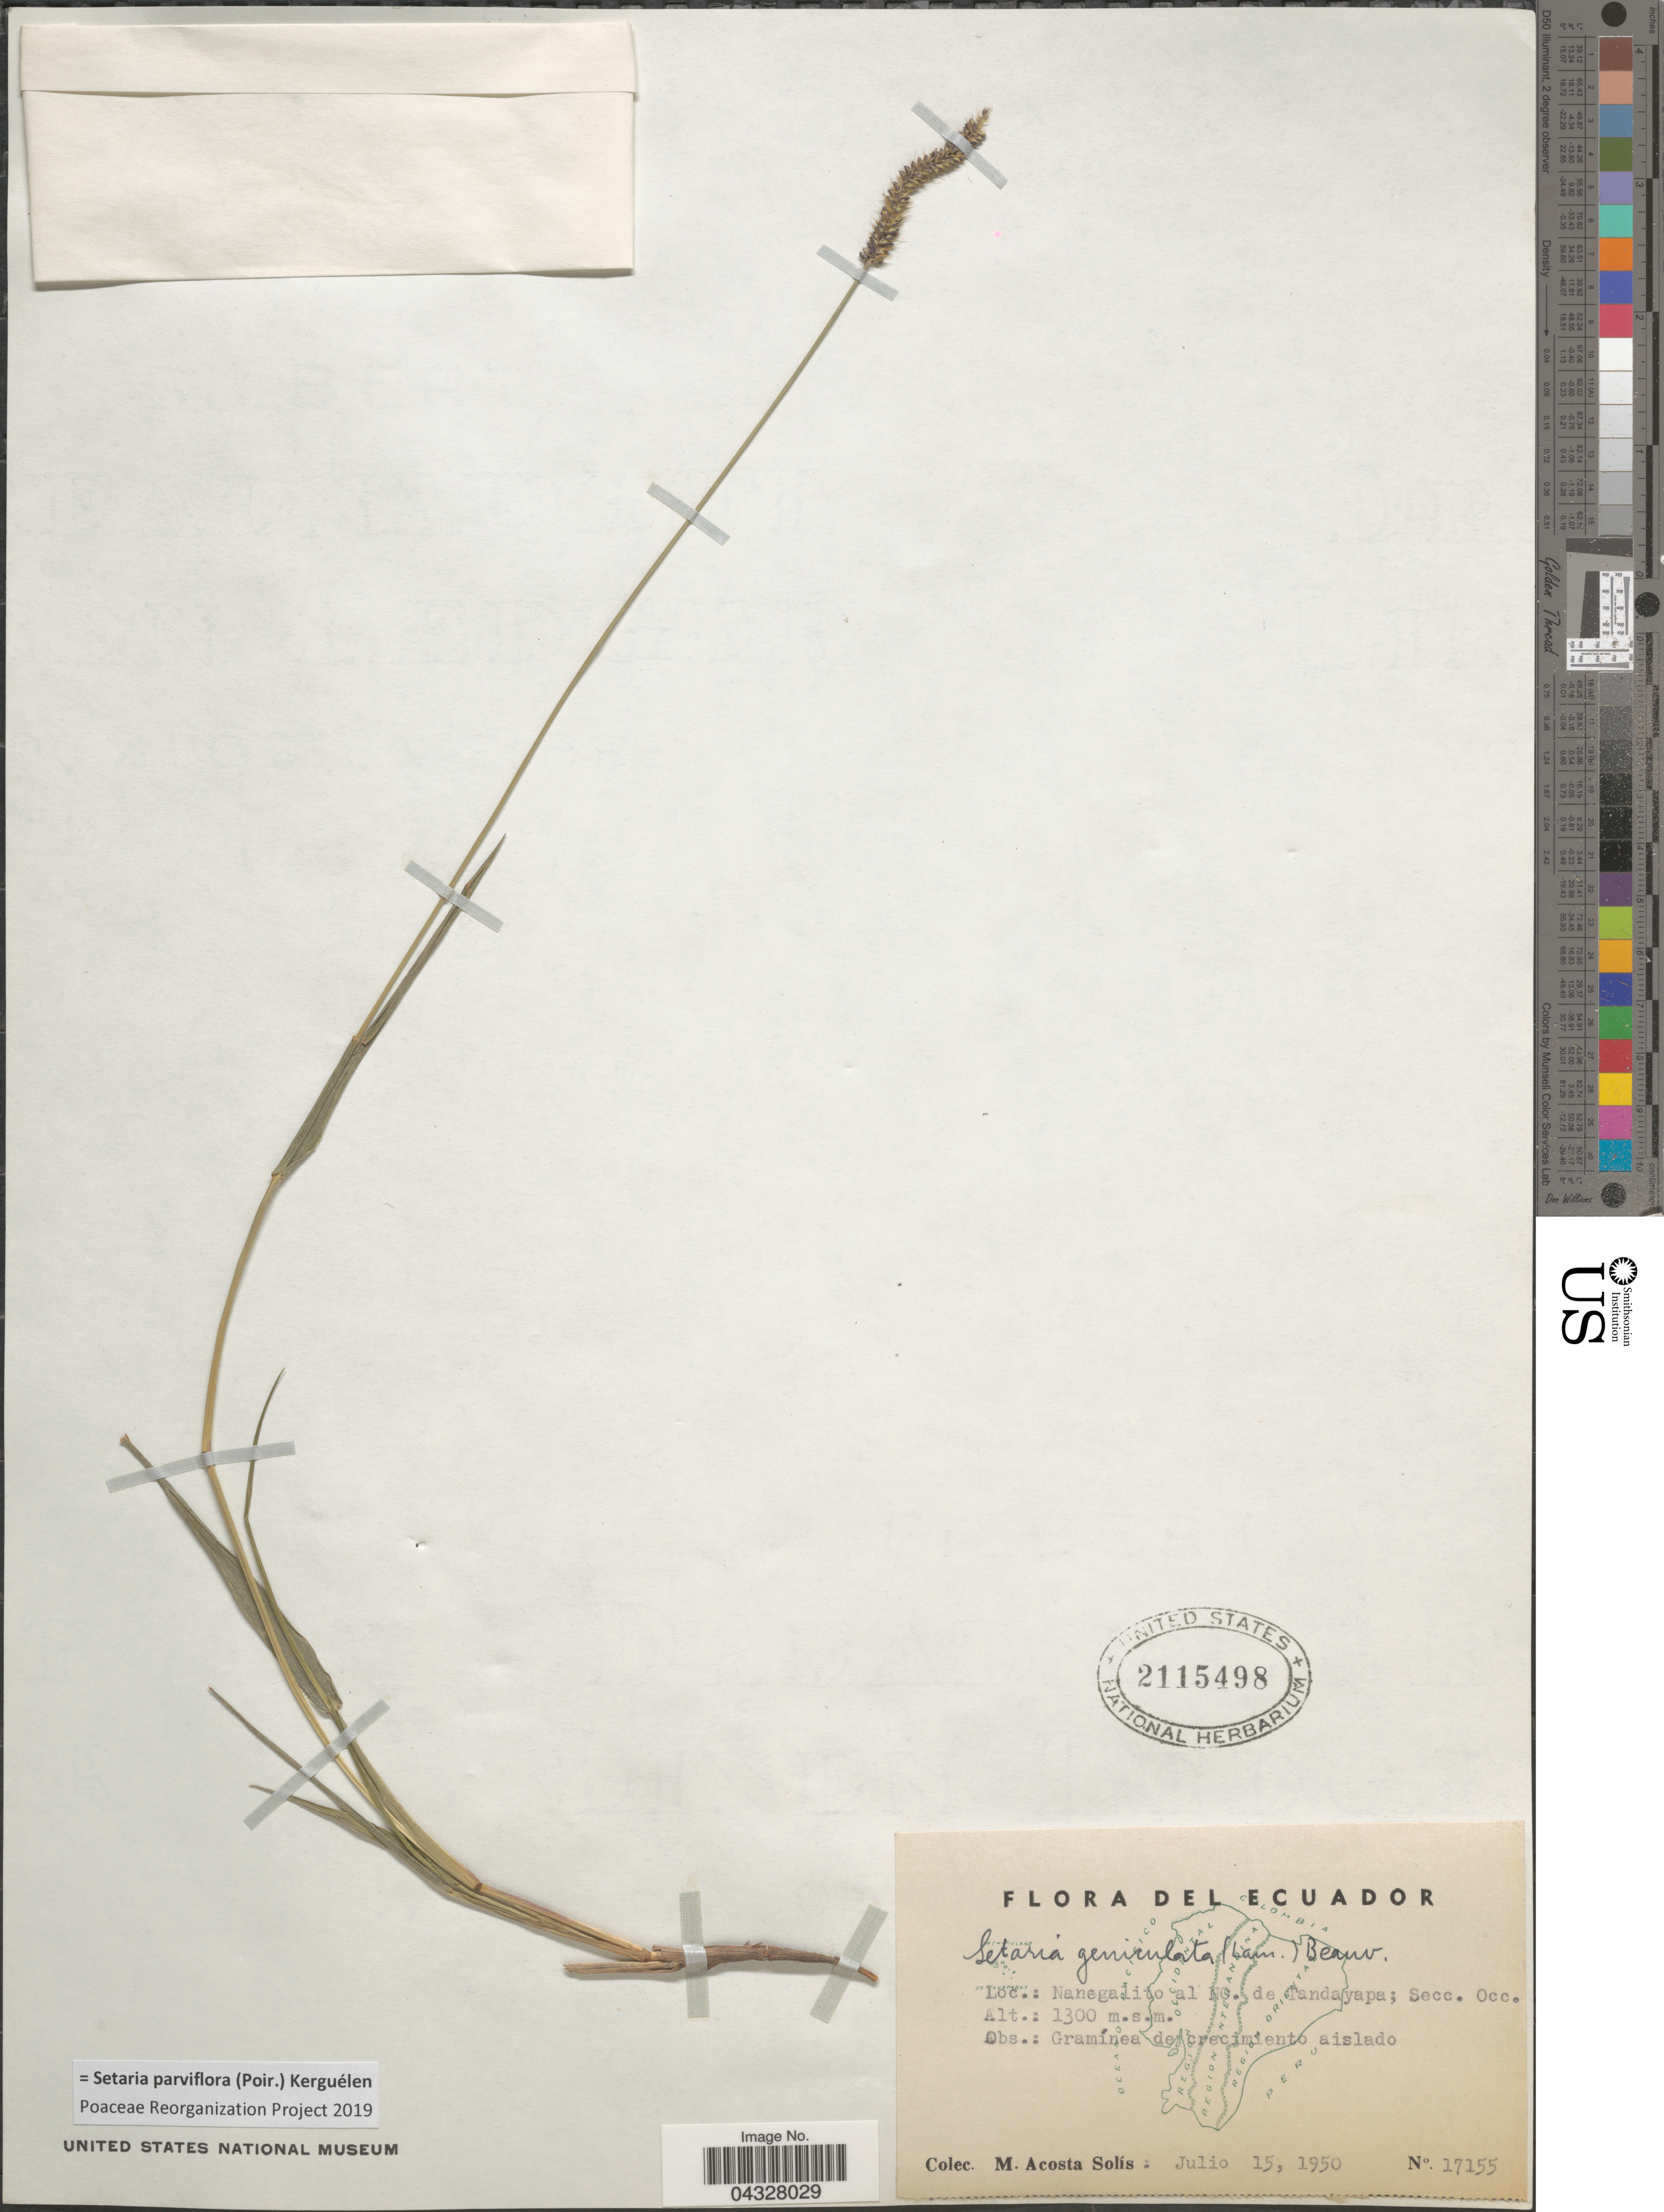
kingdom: Plantae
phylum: Tracheophyta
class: Liliopsida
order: Poales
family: Poaceae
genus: Setaria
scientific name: Setaria parviflora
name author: (Poir.) Kerguélen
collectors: M. Acosta Solis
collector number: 17155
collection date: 1950-07-15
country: Ecuador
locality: Nanegalito al NO. de Tandayapa; Secc. Occ.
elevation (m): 1300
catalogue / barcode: US 2115498